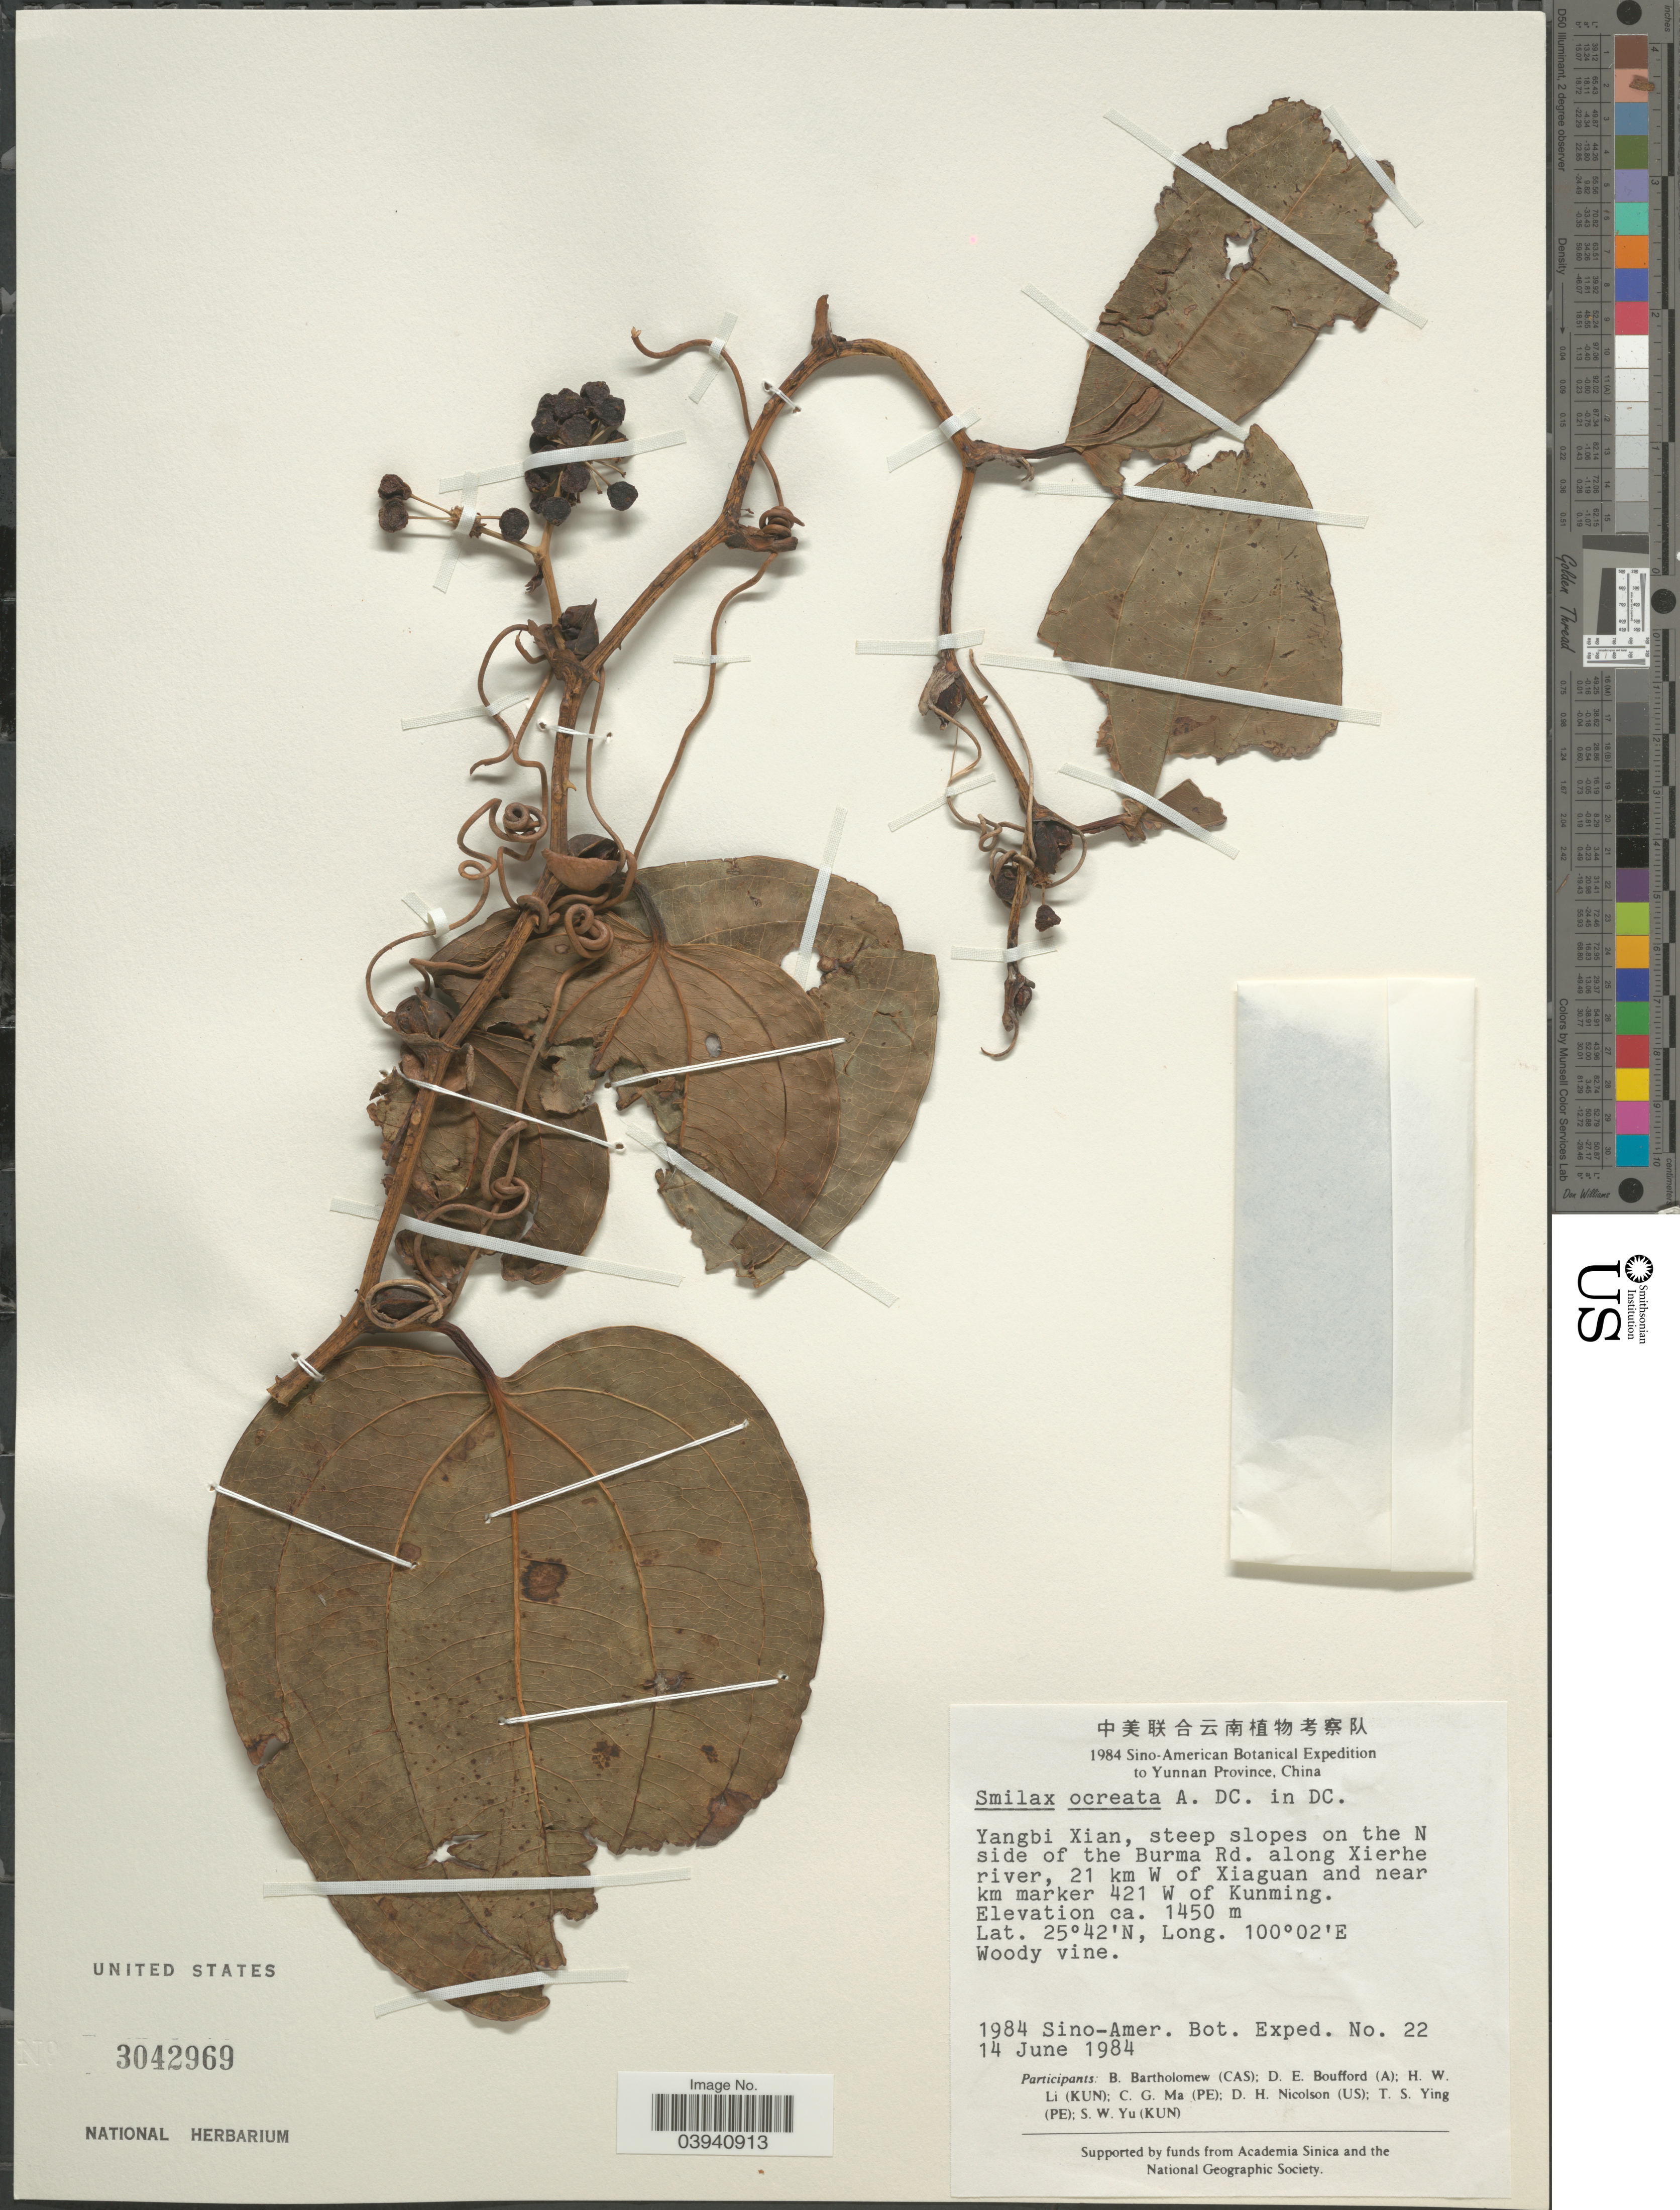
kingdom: Plantae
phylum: Tracheophyta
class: Liliopsida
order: Liliales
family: Smilacaceae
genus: Smilax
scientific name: Smilax ocreata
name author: A. DC.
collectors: Sino-Amer. Bot. Exped. 1984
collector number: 22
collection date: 1984-06-14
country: China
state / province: Yunnan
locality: Yangbi Xian, steep slopes on the N side of the Burma Rd. along Xierhe river, 21 km W of Xiaguan and near km marker 421 W of Kunming.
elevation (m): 1450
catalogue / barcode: US 3042969